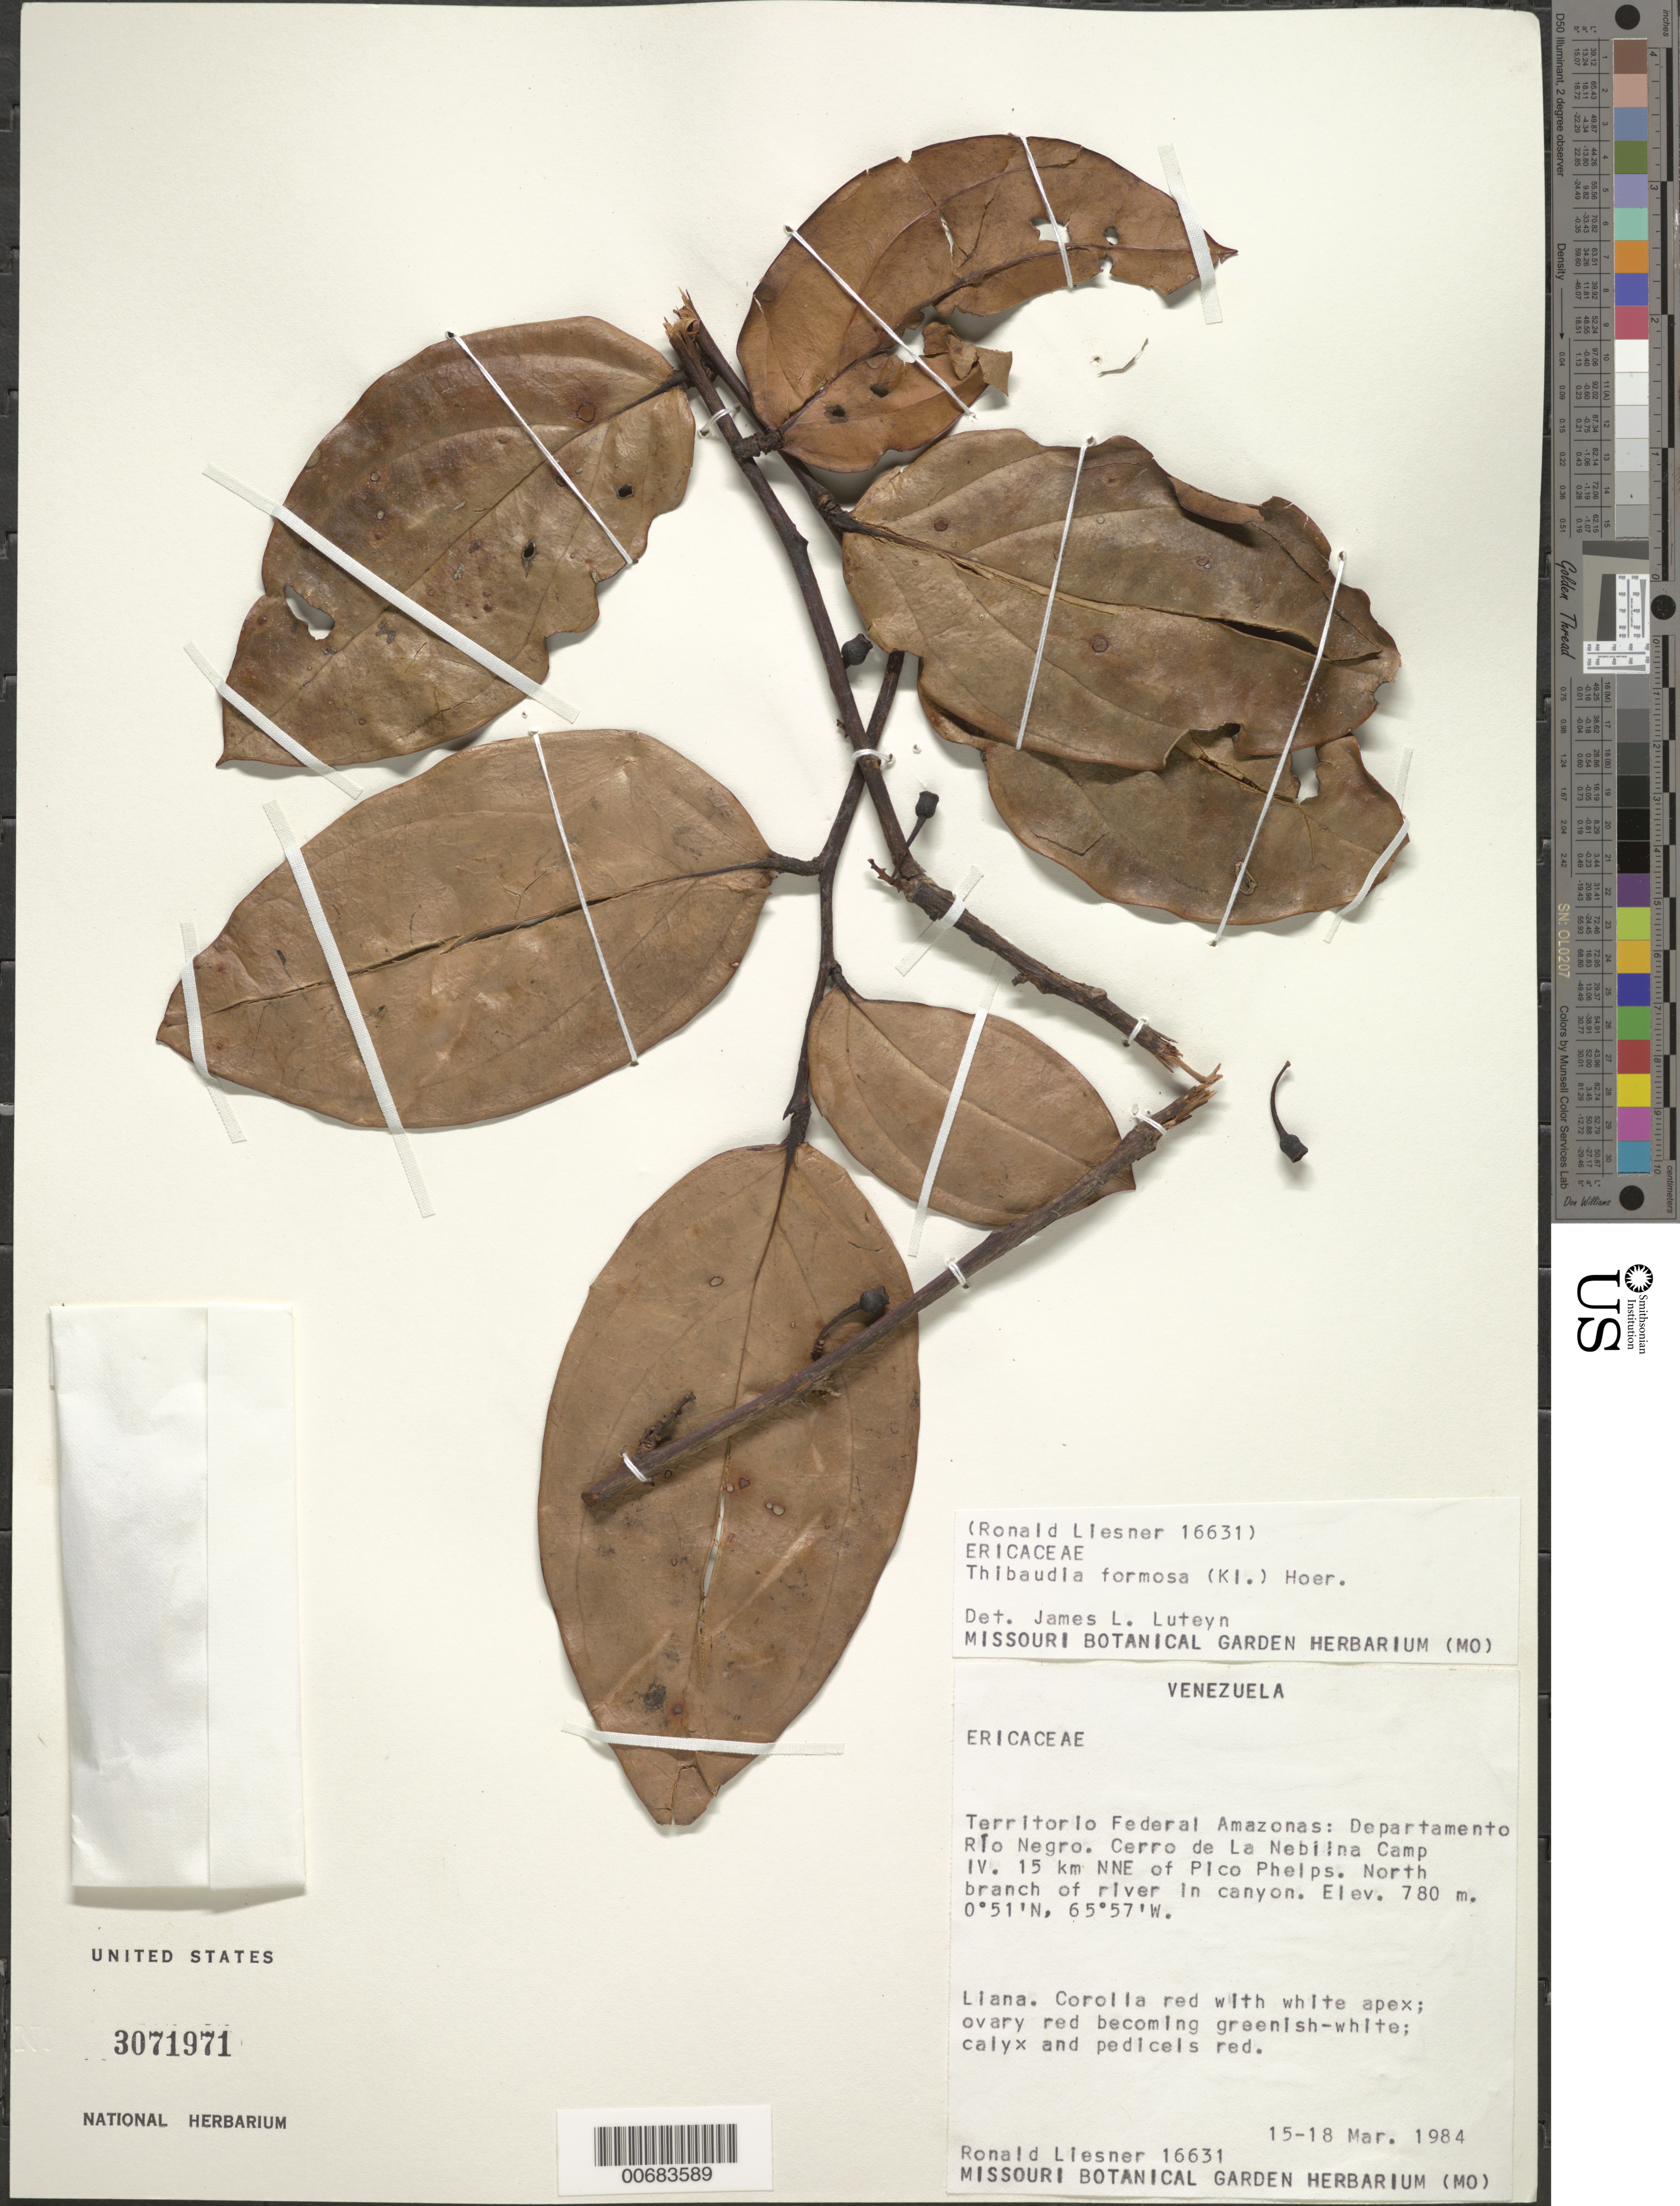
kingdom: Plantae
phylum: Tracheophyta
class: Magnoliopsida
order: Ericales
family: Ericaceae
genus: Thibaudia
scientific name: Thibaudia formosa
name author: (Klotzsch) Hoerold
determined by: Luteyn, J. L.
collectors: R. L. Liesner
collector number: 16631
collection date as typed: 15-Mar-84 to 18-Mar-84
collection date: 1984-03-15/1984-03-18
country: Venezuela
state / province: Amazonas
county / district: Río Negro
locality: Cerro de La Neblina Camp IV, 15 km NNE of Pico Phelps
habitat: Along river in canyon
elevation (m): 780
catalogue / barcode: US 3071971